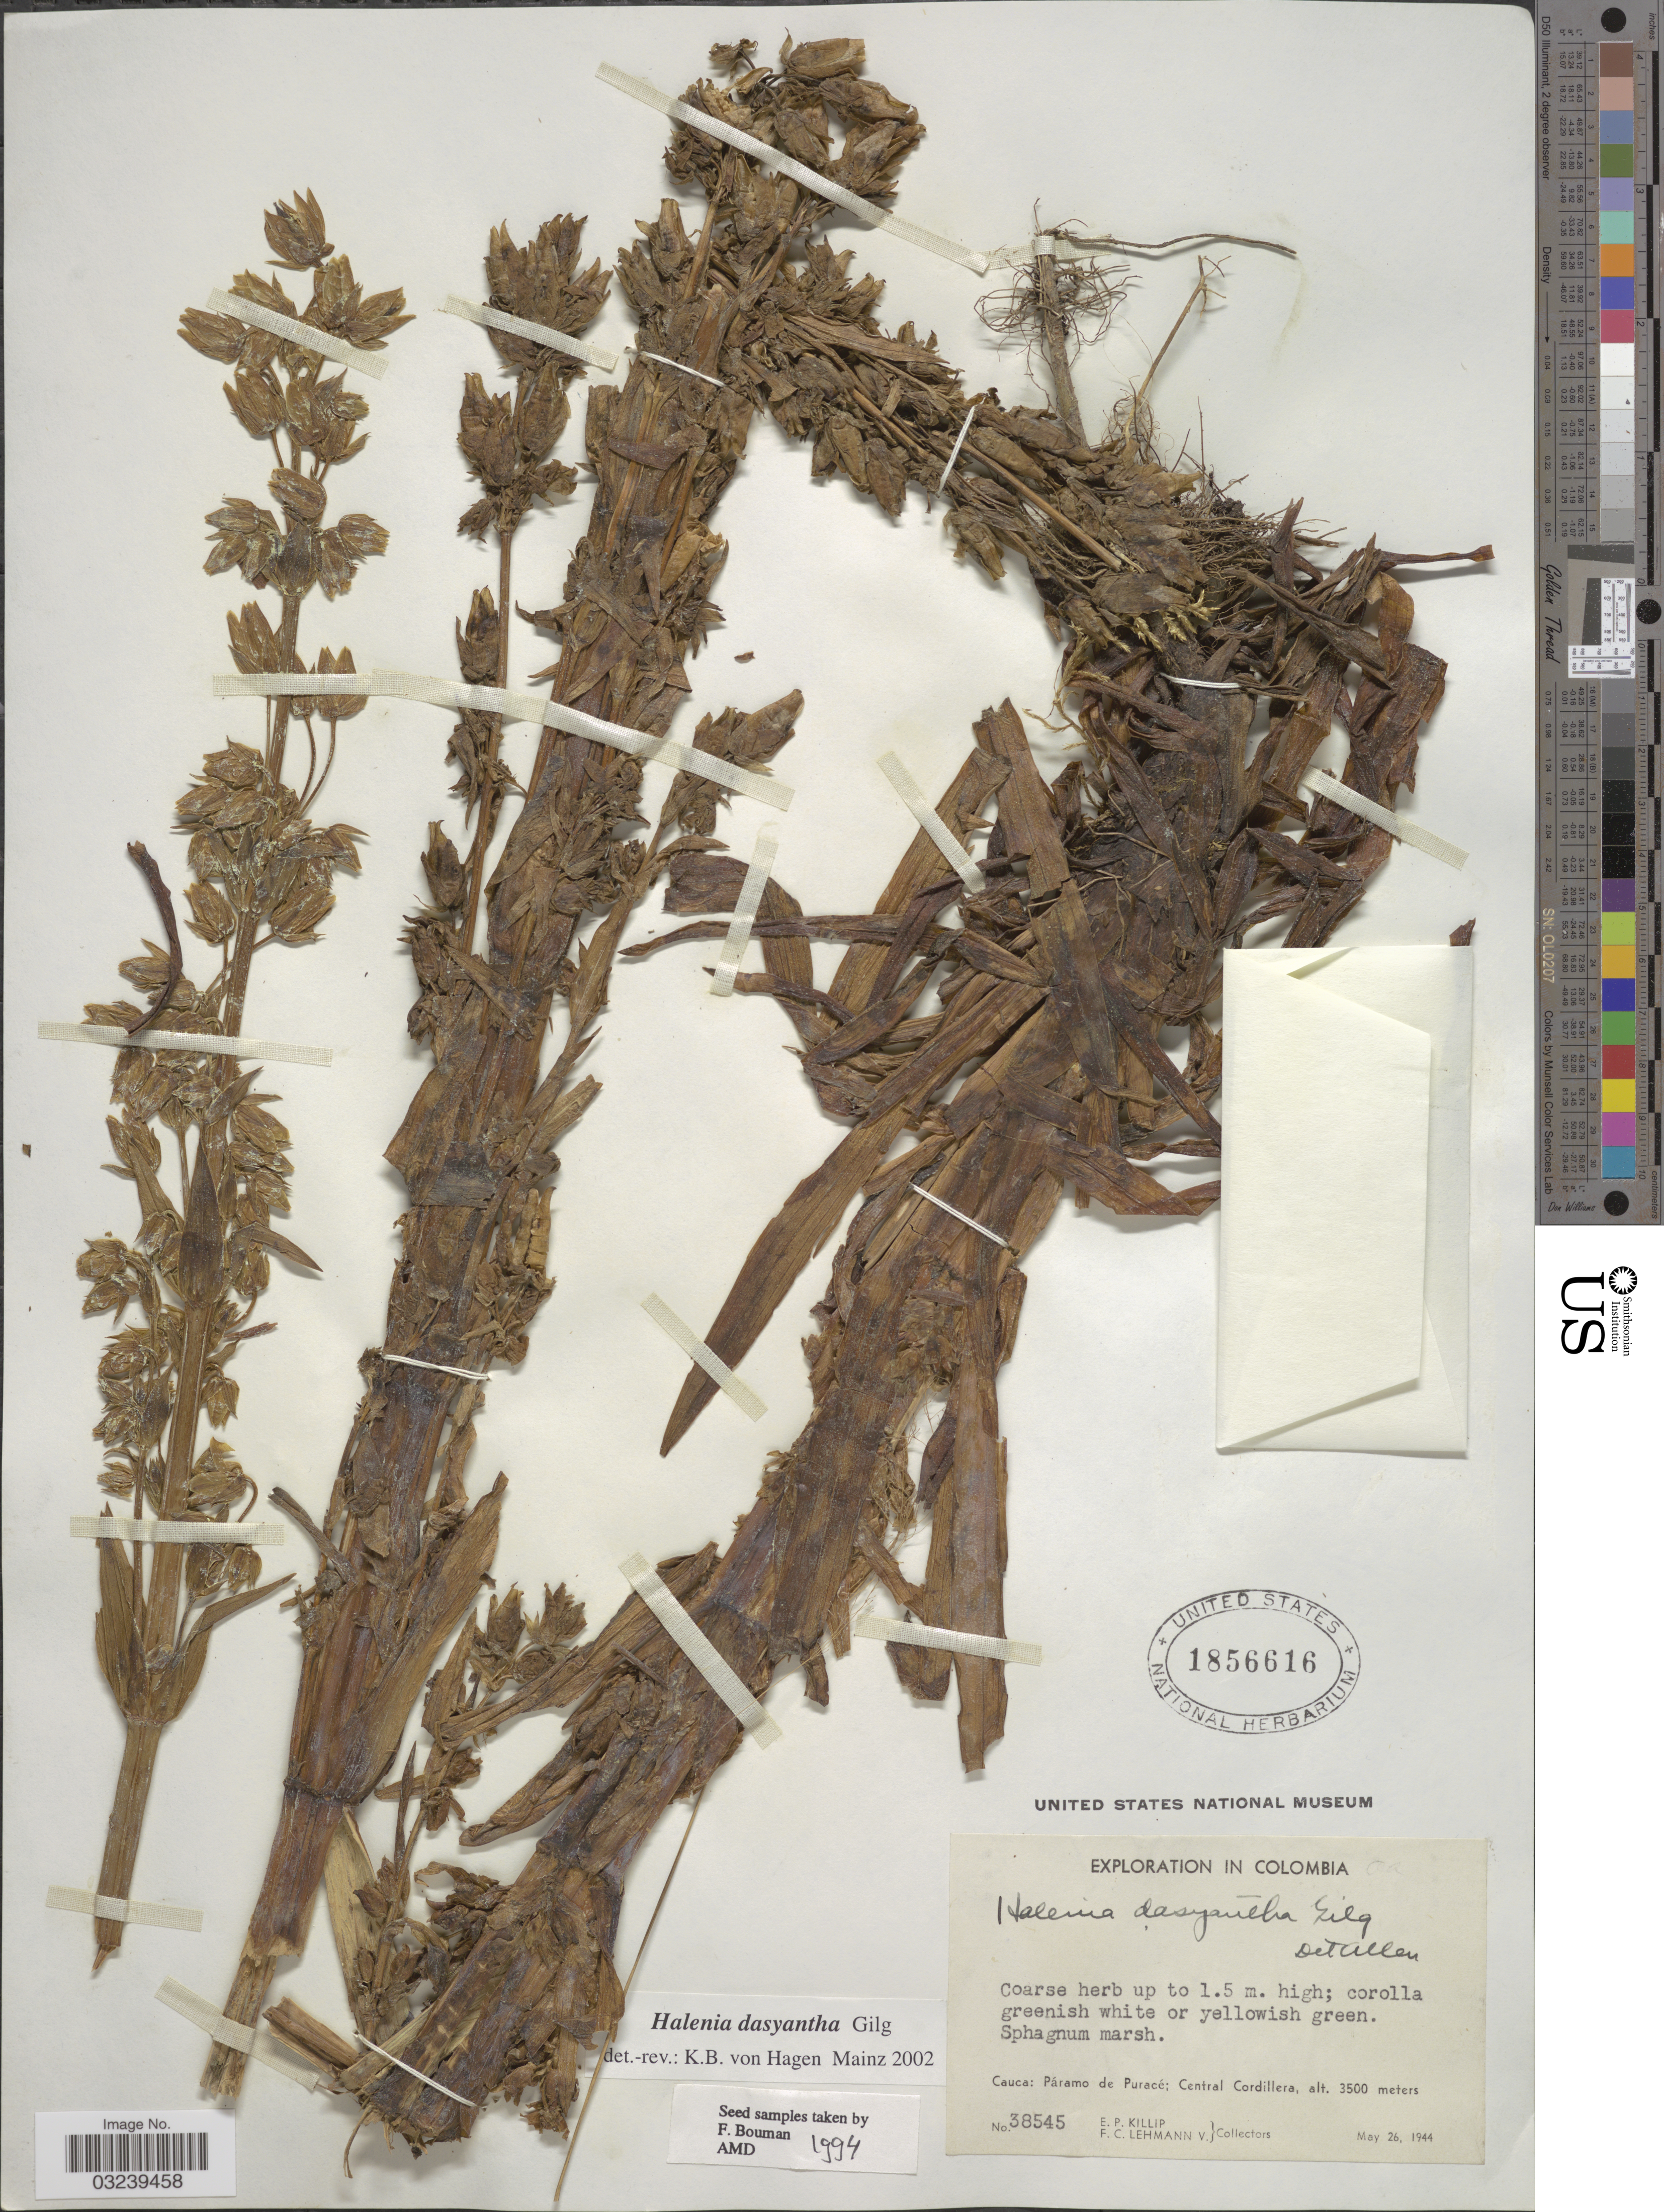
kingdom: Plantae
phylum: Tracheophyta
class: Magnoliopsida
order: Gentianales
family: Gentianaceae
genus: Halenia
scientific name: Halenia dasyantha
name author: Gilg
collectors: E. P. Killip & F. Lehmann v.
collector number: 38545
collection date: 1944-05-26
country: Colombia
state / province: Cauca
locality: Páramo de Puracé; Central Cordillera.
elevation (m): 3500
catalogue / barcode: US 1856616